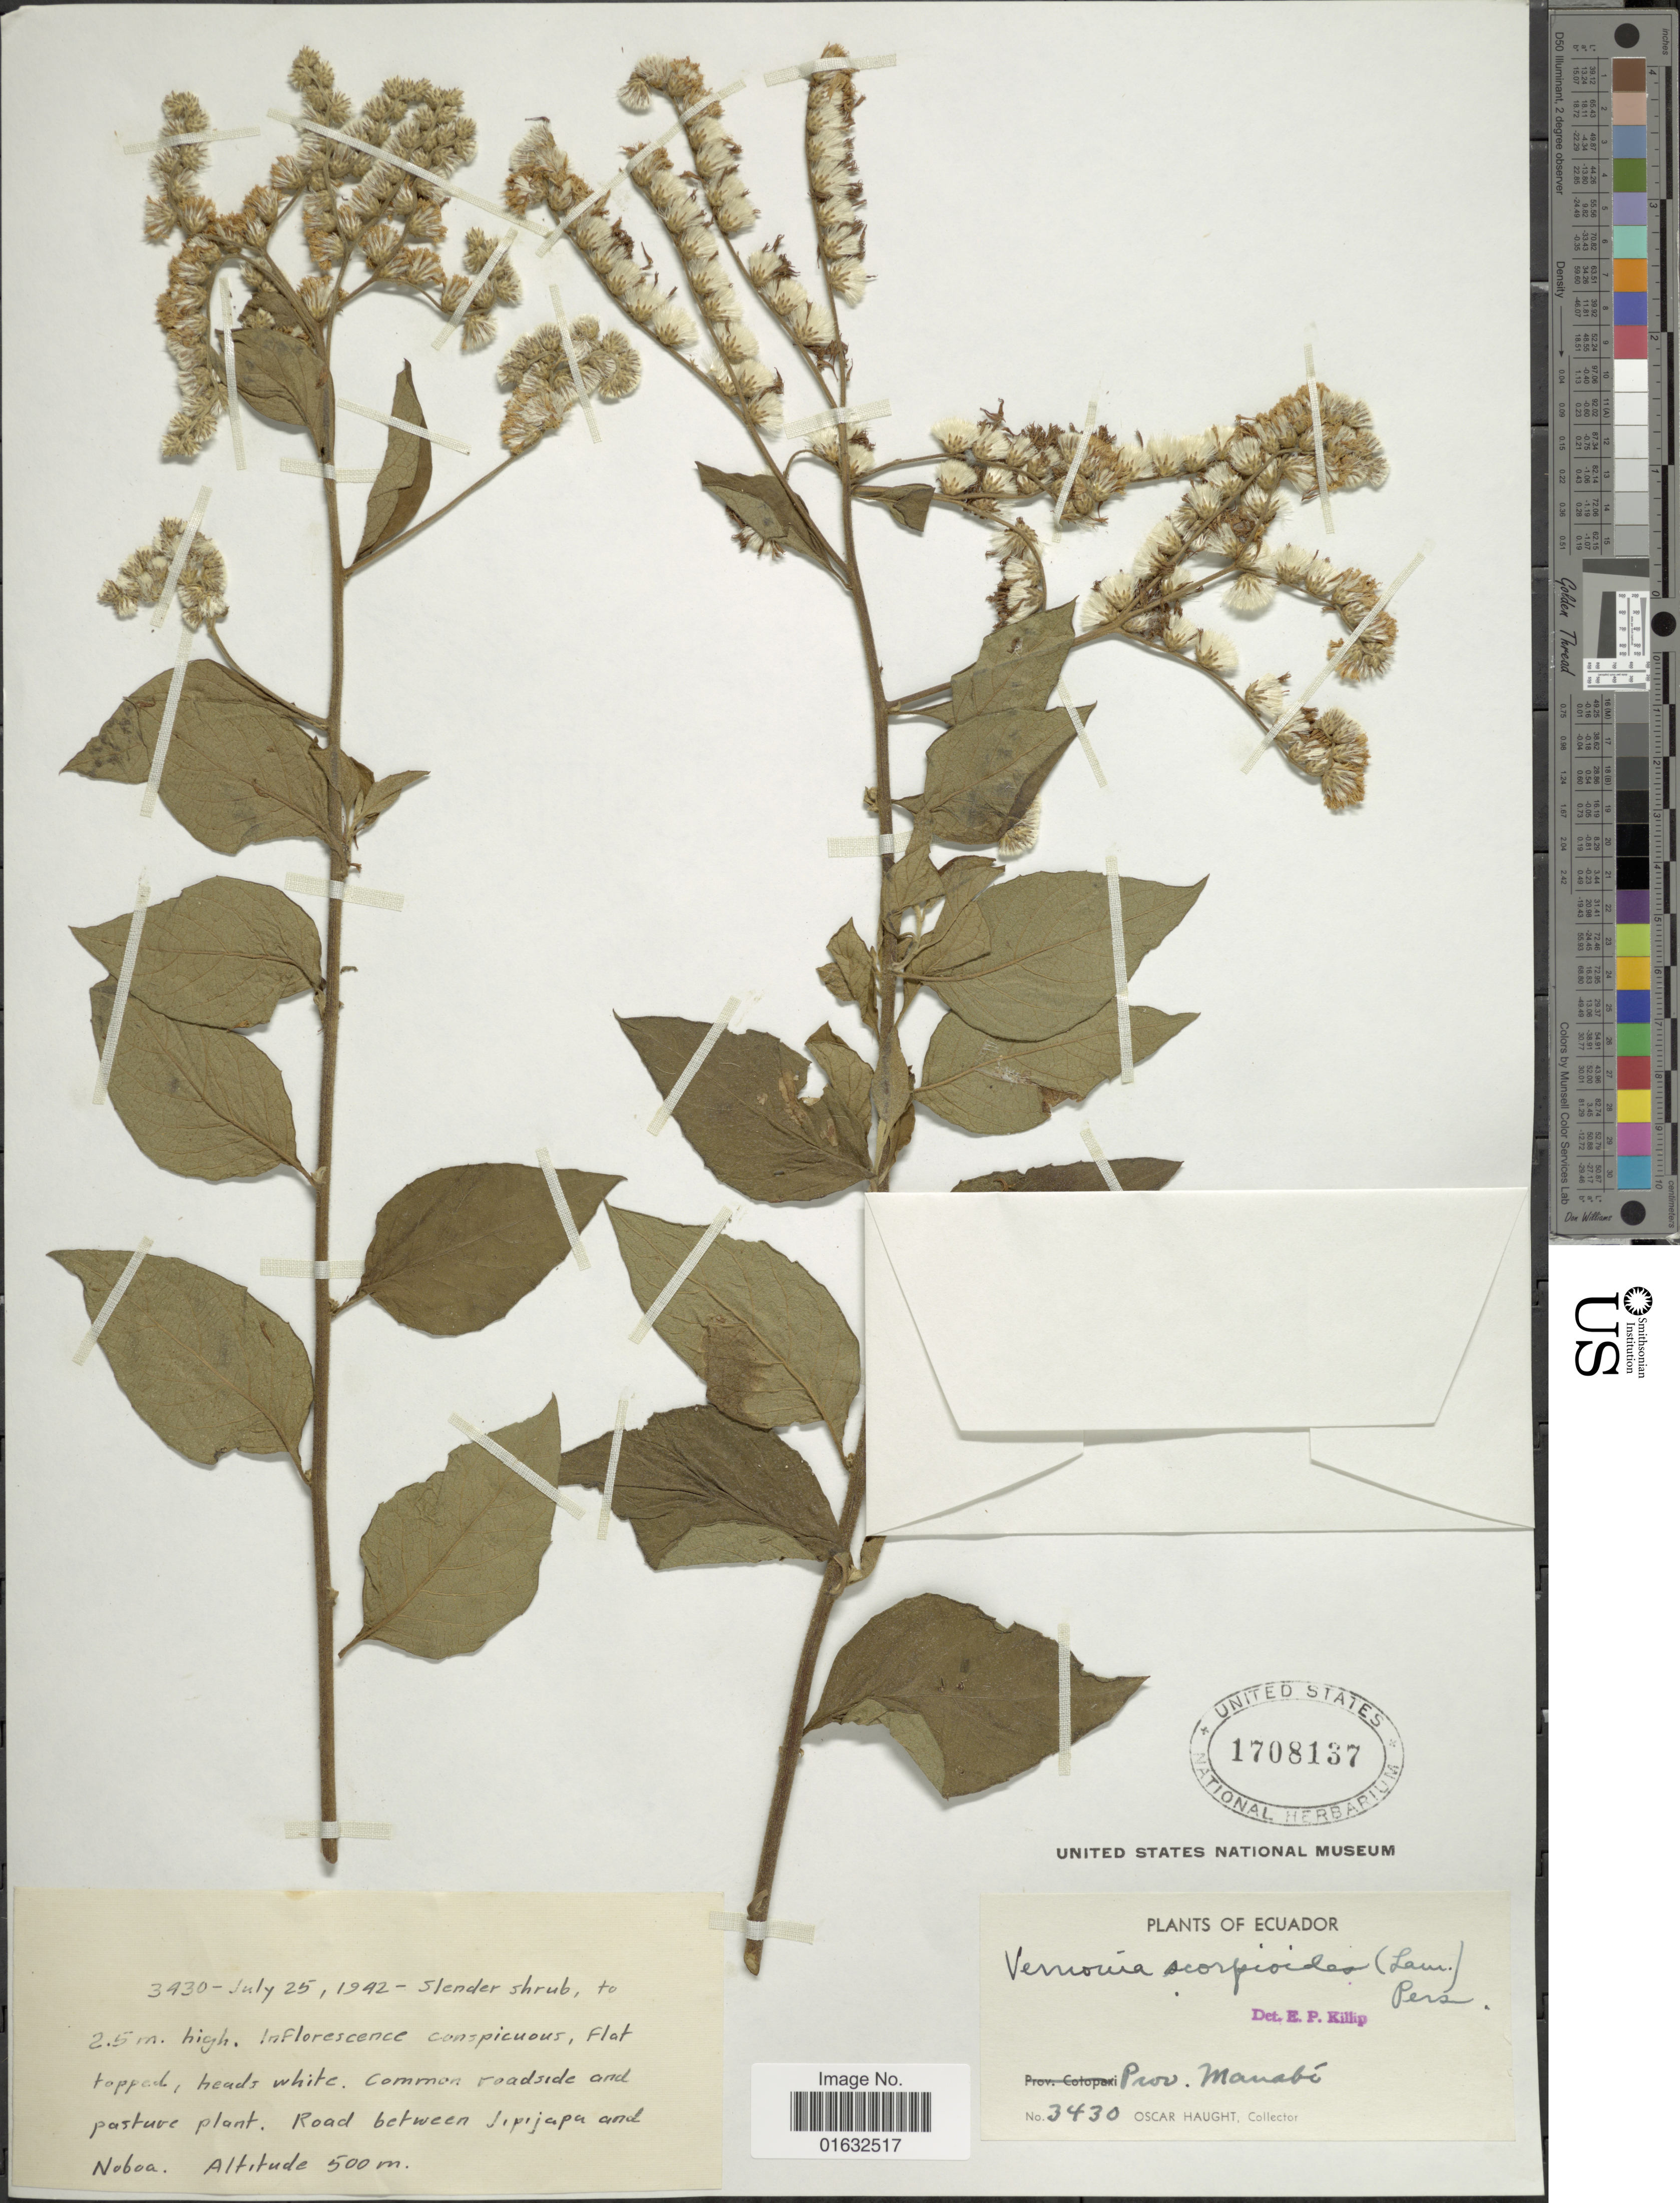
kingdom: Plantae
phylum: Tracheophyta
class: Magnoliopsida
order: Asterales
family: Asteraceae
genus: Cyrtocymura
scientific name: Cyrtocymura scorpioides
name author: (Lam.) H. Rob.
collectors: O. L. Haught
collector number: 3430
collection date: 1942-07-25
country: Ecuador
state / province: Manabí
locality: Road between Jipijapa and Noboa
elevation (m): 500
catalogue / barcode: US 1708137